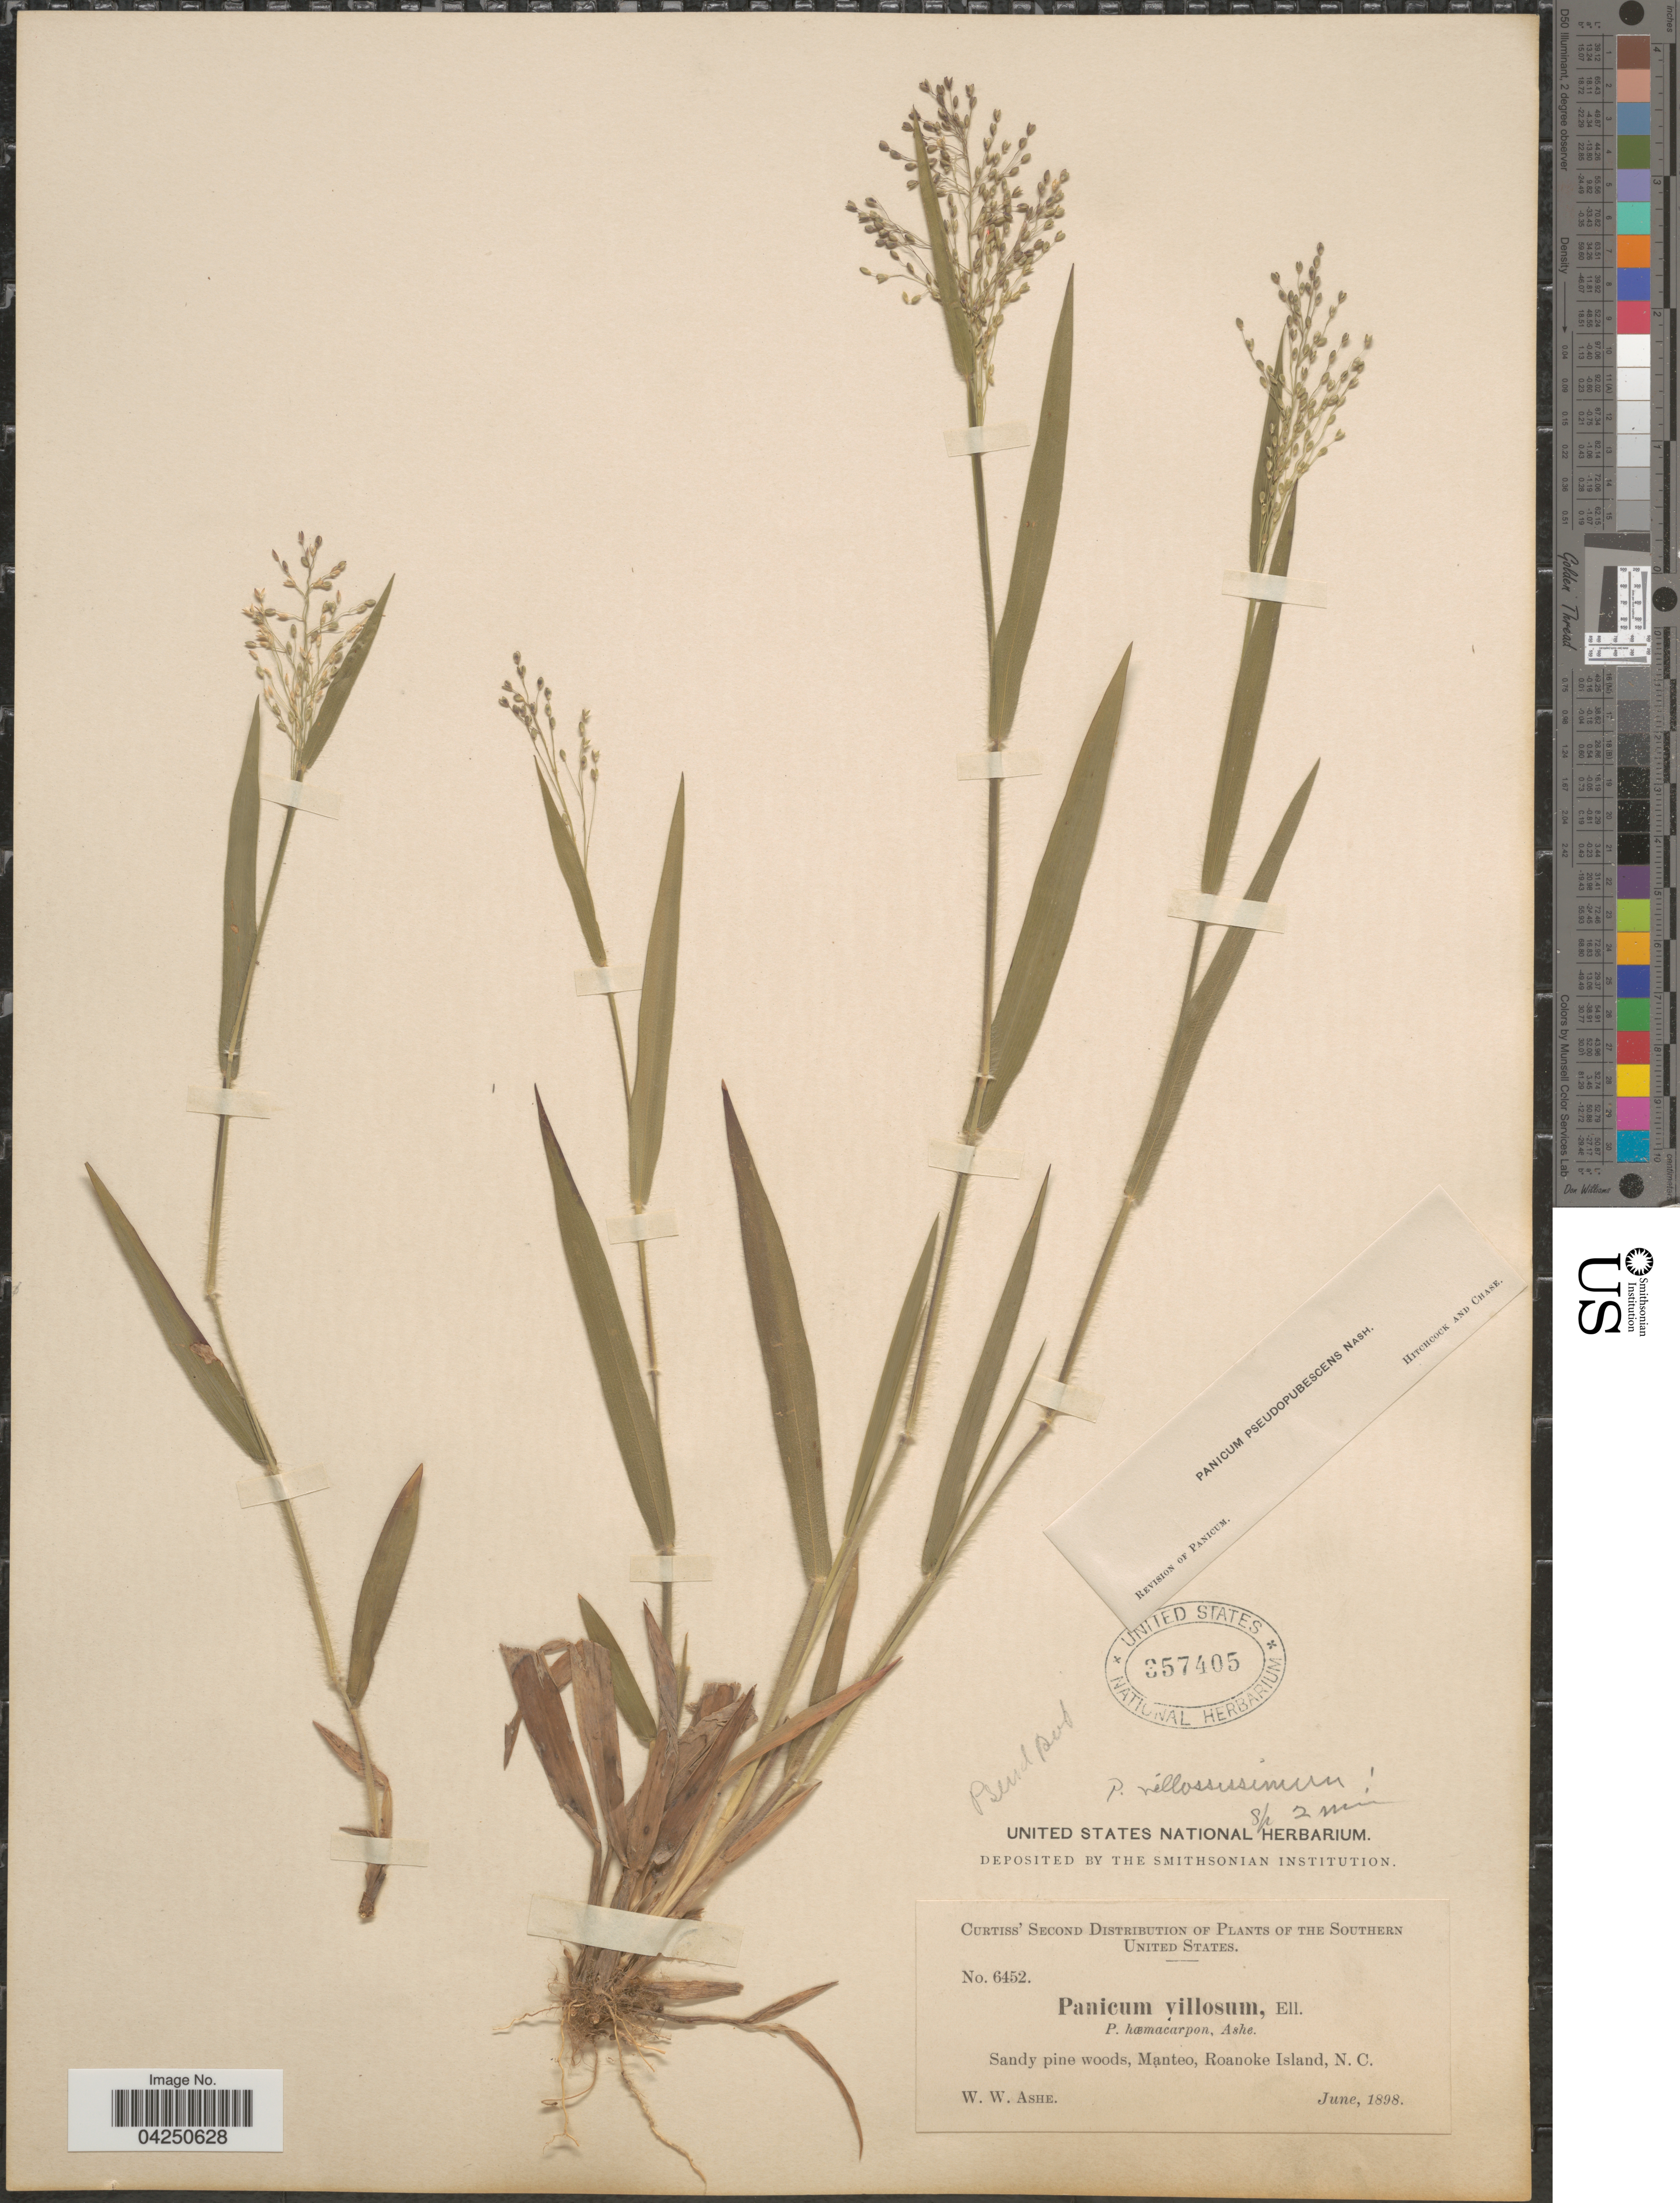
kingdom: Plantae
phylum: Tracheophyta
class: Liliopsida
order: Poales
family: Poaceae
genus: Dichanthelium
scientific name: Dichanthelium acuminatum var. acuminatum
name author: (Sw.) Gould & C.A. Clark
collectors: W. W. Ashe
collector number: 6452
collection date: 1898-06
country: United States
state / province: North Carolina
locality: Southern United States. Sandy pine woods, Manteo, Roanoke Island.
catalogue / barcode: US 357405